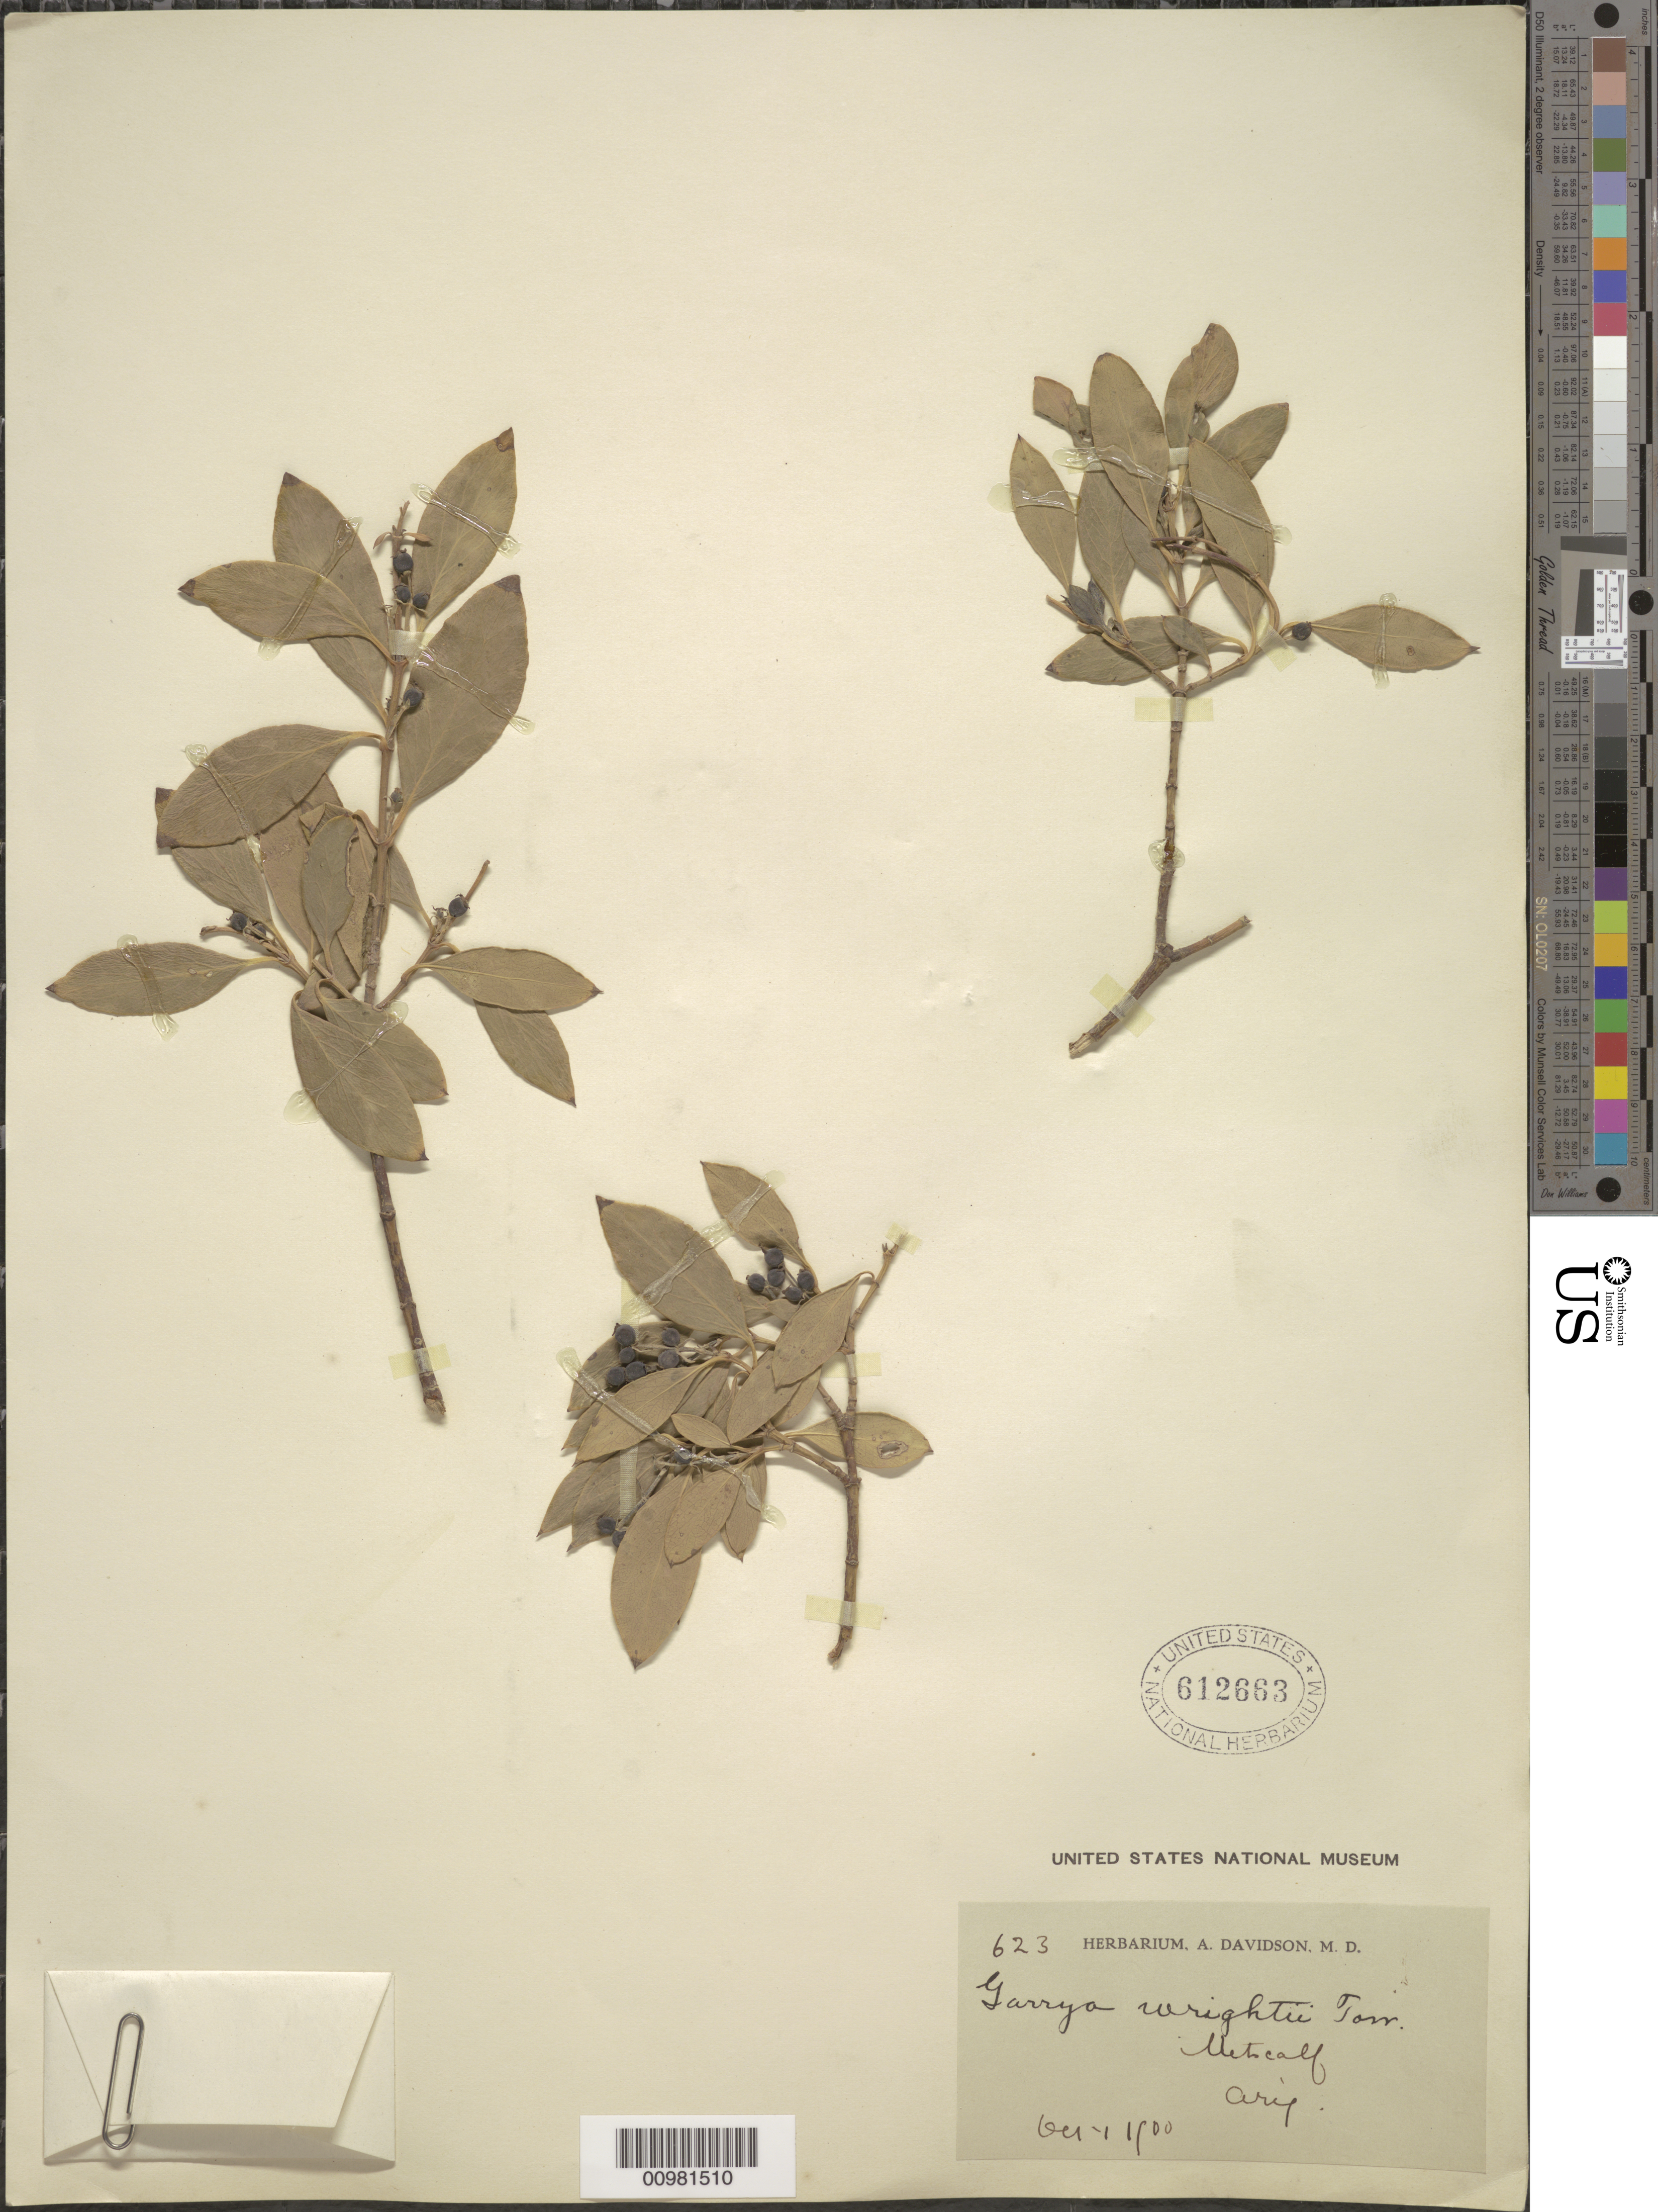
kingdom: Plantae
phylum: Tracheophyta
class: Magnoliopsida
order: Garryales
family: Garryaceae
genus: Garrya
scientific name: Garrya wrightii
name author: Torr.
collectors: -. Metcalf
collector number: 623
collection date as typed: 11 Oct 1900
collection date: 1900-10-11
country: United States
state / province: Arizona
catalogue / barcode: US 612663